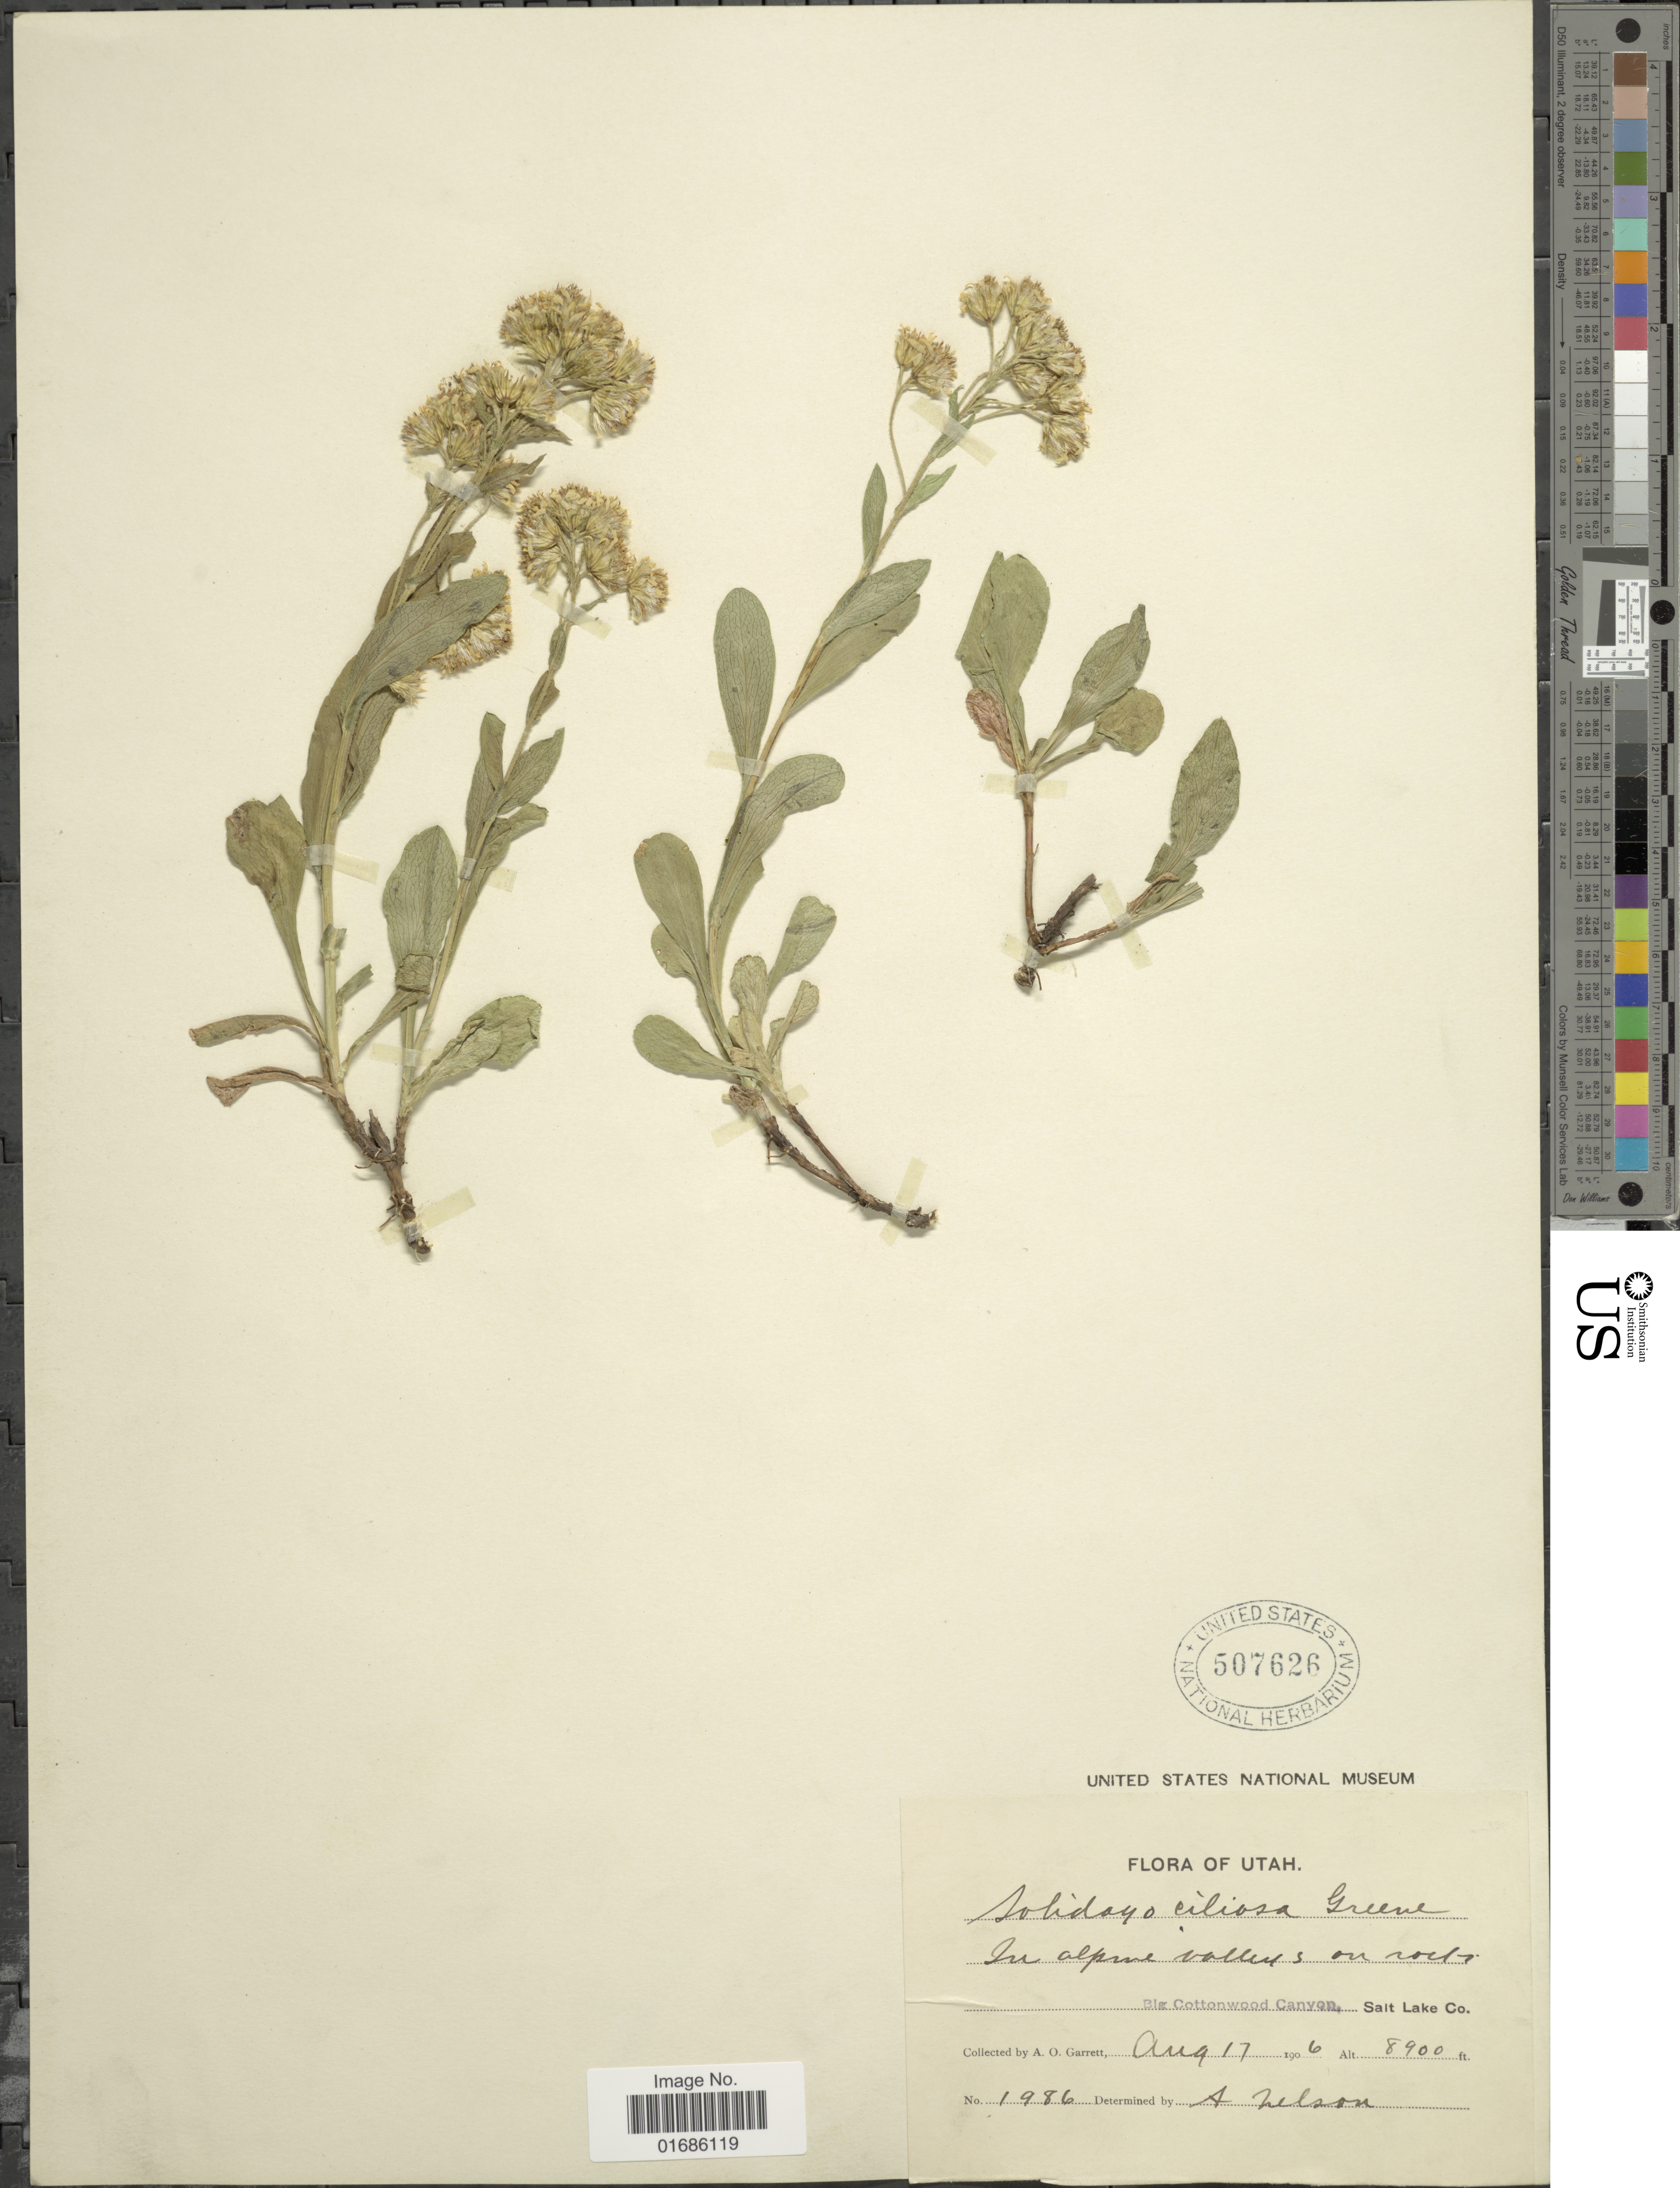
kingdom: Plantae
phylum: Tracheophyta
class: Magnoliopsida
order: Asterales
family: Asteraceae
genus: Solidago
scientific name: Solidago ciliosa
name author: Greene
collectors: A. O. Garrett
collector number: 1986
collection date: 1906-08-17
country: United States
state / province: Utah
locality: Big Cottonwood Canyon, Salt Lake Co.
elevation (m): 2713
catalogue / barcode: US 507626